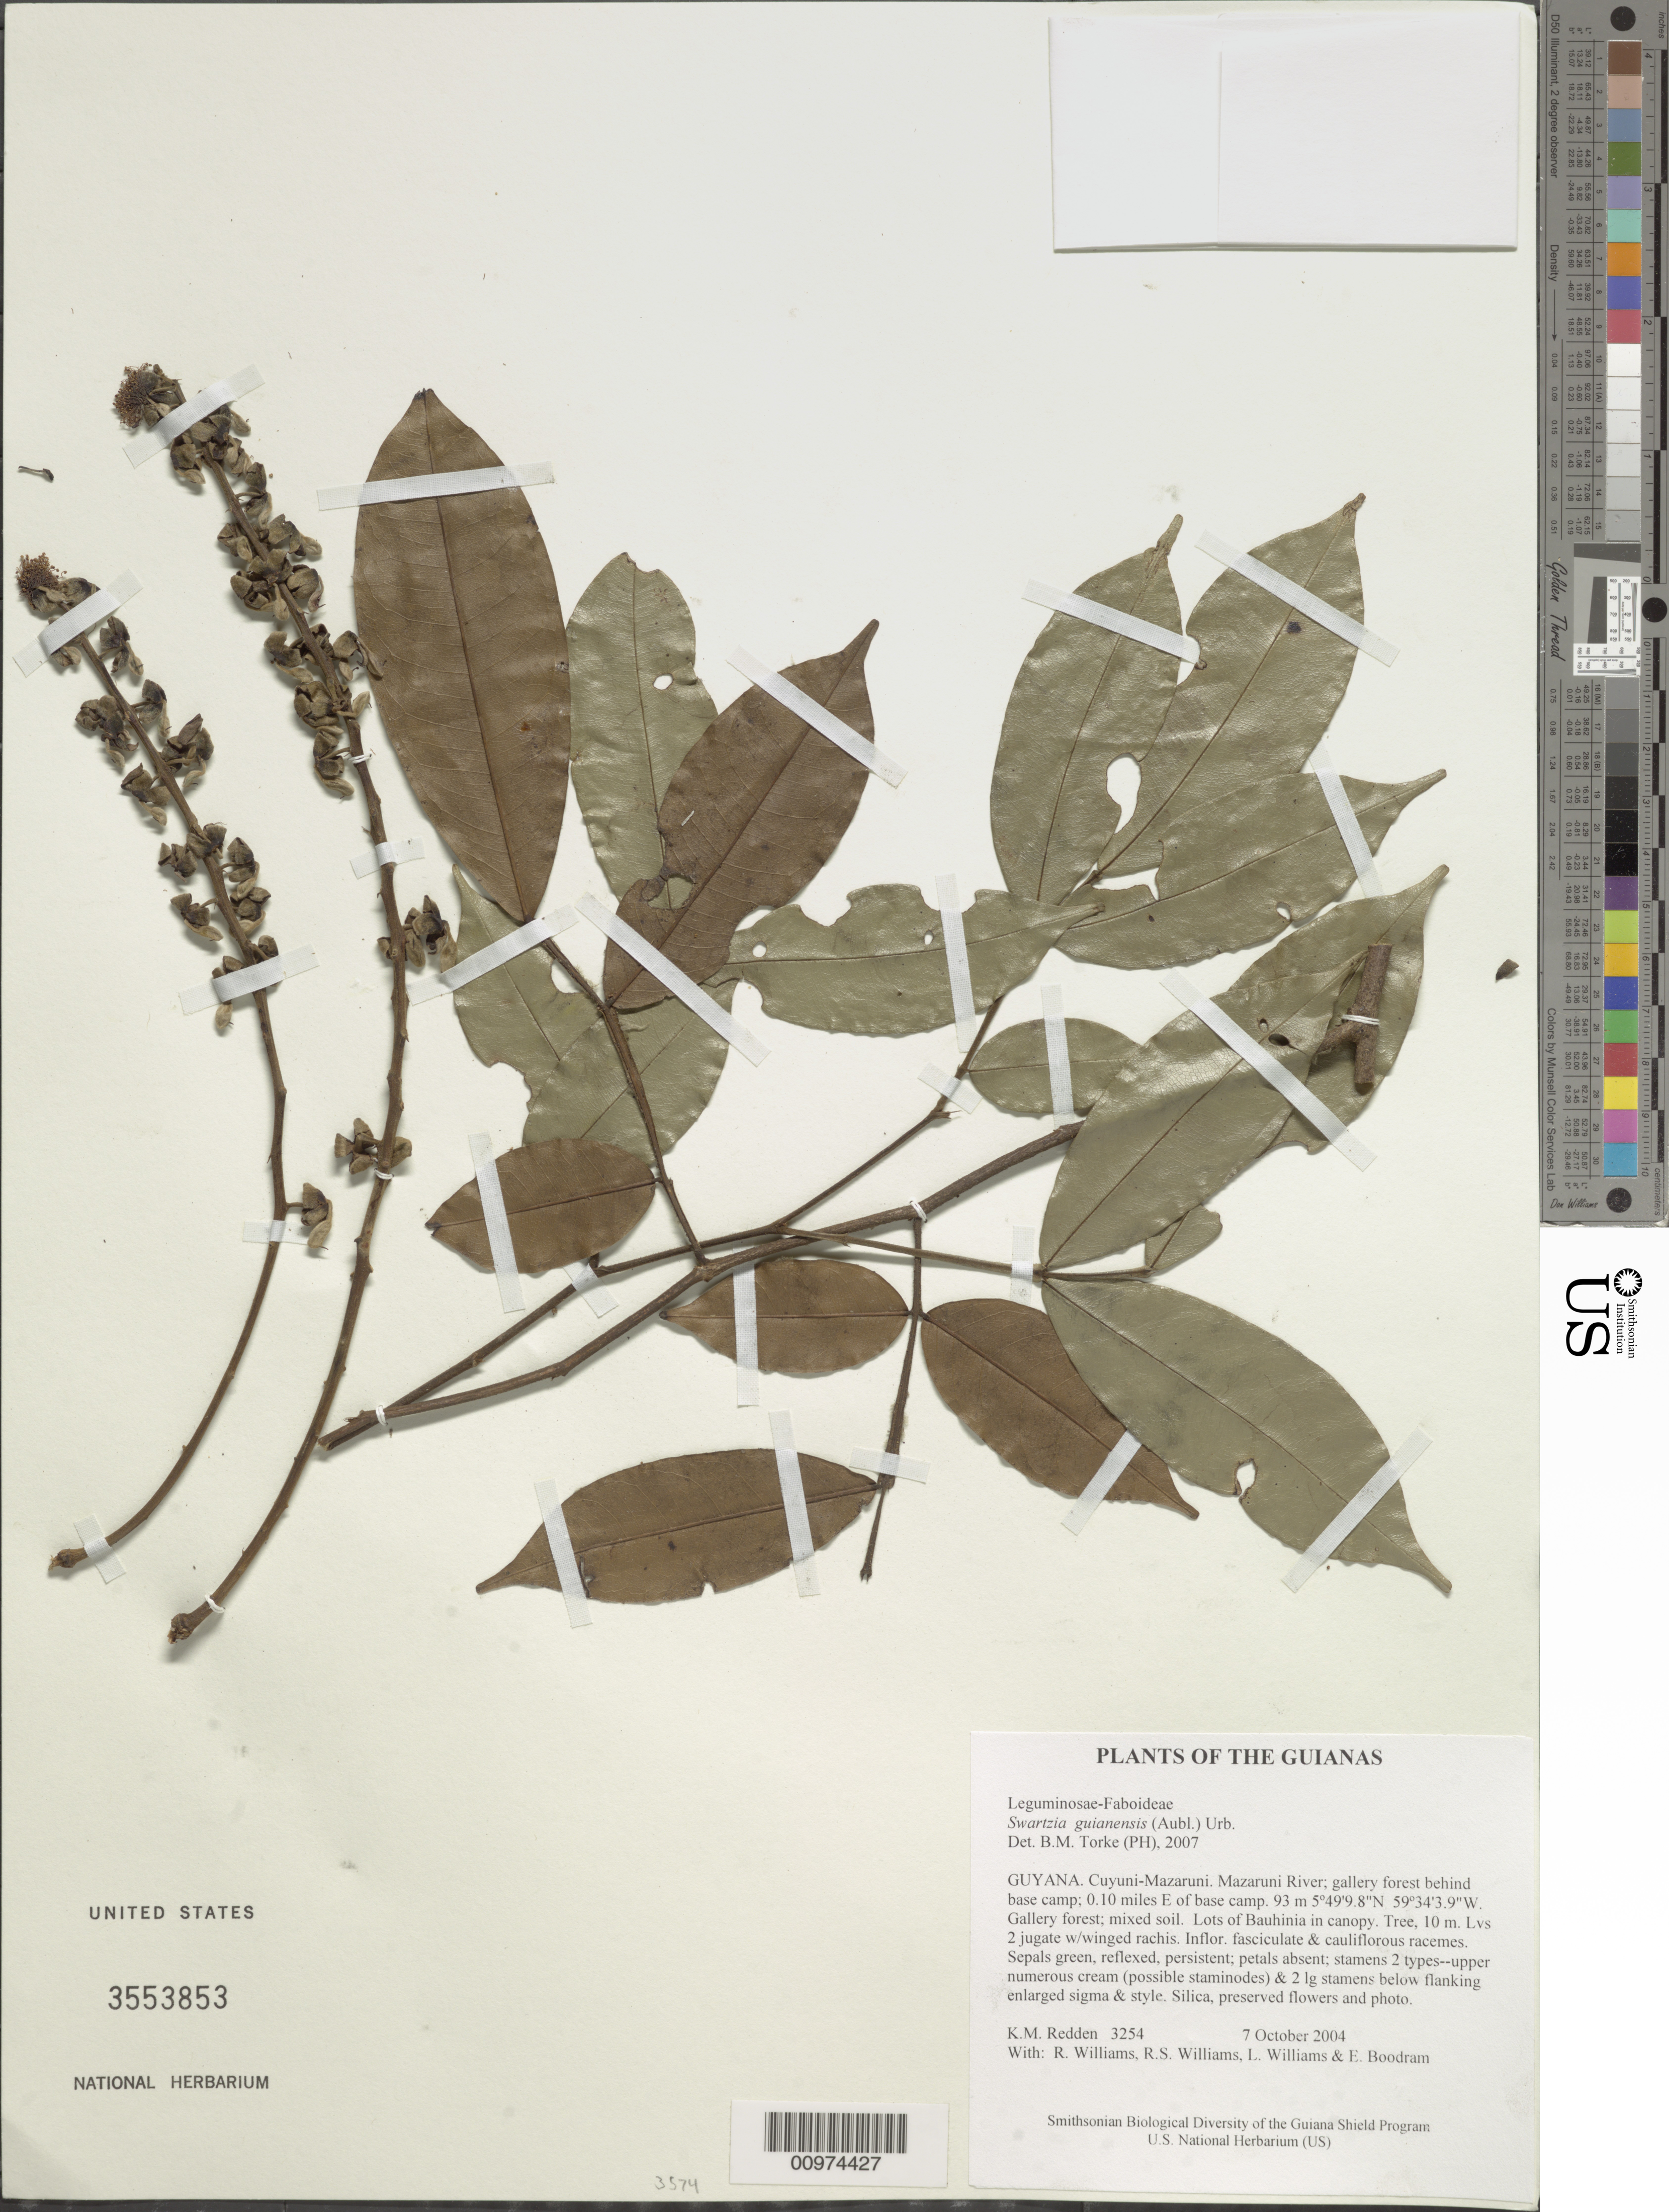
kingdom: Plantae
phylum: Tracheophyta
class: Magnoliopsida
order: Fabales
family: Fabaceae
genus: Swartzia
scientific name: Swartzia guianensis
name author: (Aubl.) Urb.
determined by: Torke, B. M., (MO)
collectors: K. M. Redden, R. Williams, R. S. Williams, L. Williams & E. Boodram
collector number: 3254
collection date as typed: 7 October 2004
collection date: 2004-10-07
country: Guyana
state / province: Cuyuni-Mazaruni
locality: Mazaruni River; gallery forest behind base camp; 0.10 miles E of base camp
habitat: Gallery forest; mixed soil. Lots of Bauhinia in canopy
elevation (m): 93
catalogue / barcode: US 3553853